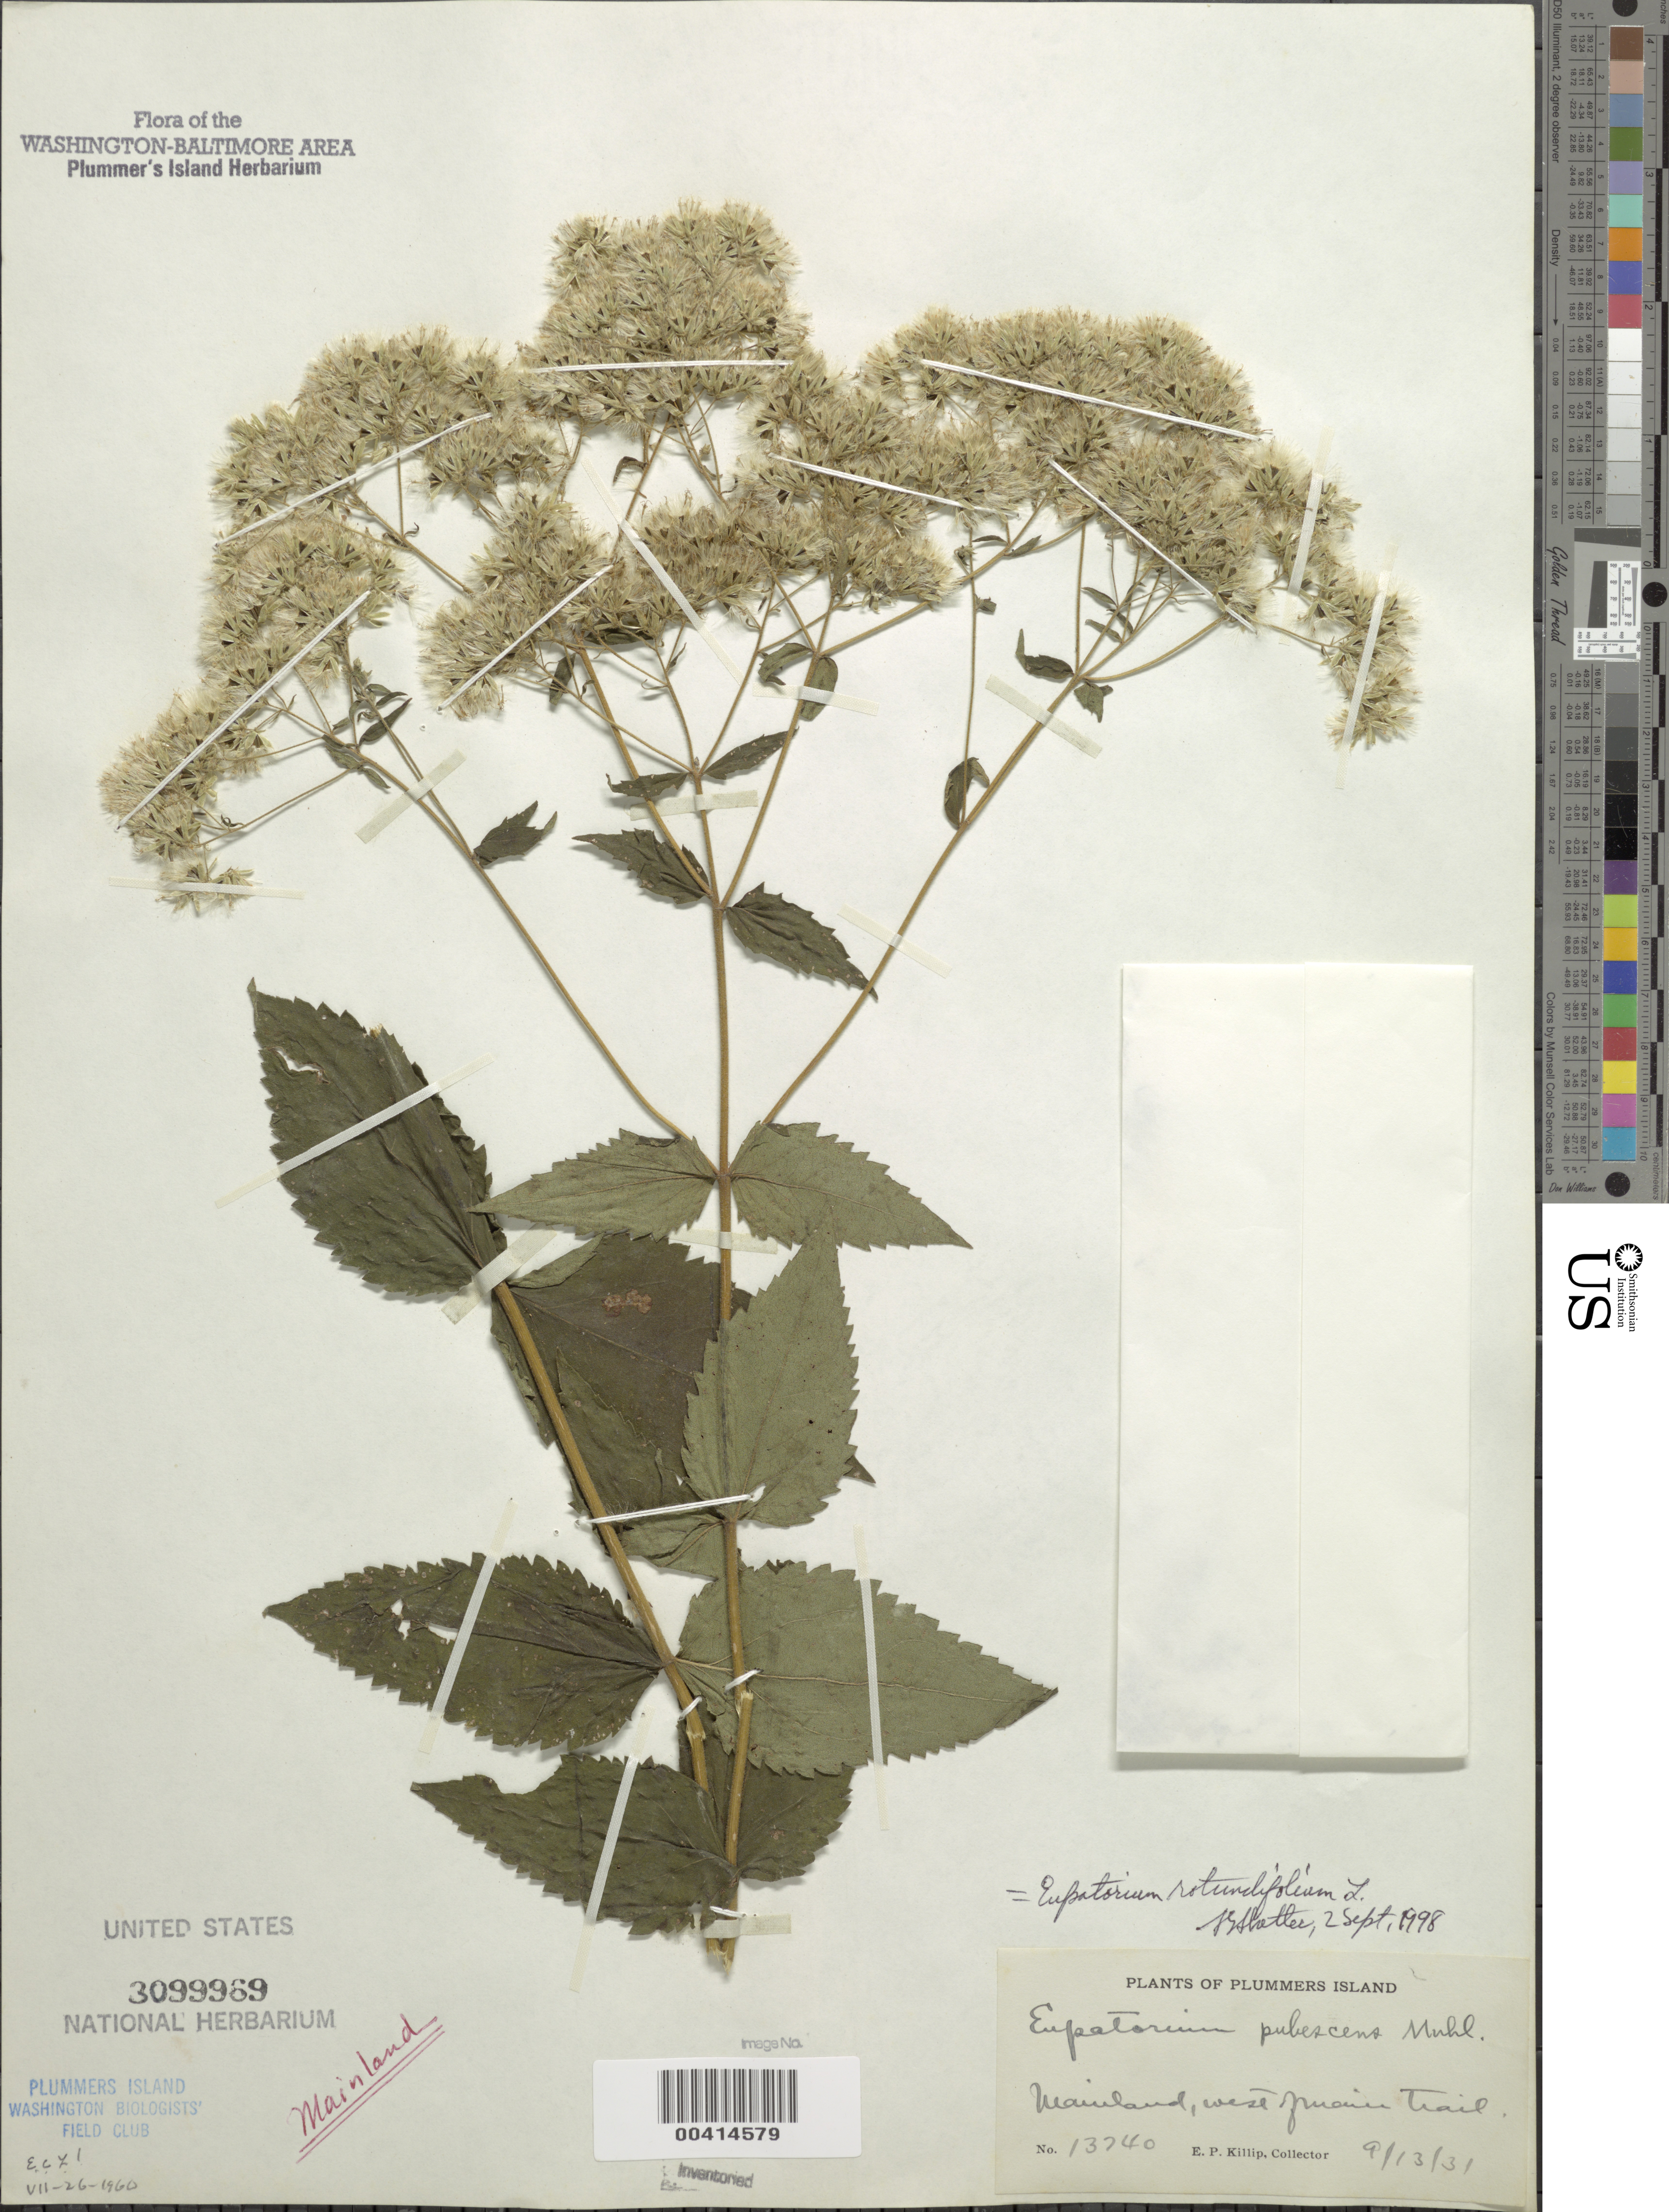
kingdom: Plantae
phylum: Tracheophyta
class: Magnoliopsida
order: Asterales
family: Asteraceae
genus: Eupatorium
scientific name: Eupatorium rotundifolium var. ovatum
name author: (Bigelow) J.D. Montgom. & Fairbrothers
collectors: E. P. Killip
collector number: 13740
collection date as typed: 13 Sep 1931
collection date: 1931-09-13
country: United States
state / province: Maryland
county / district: Montgomery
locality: Plummer's Island; Mainland, west of main trail C. & O. Canal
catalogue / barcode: US 3099969